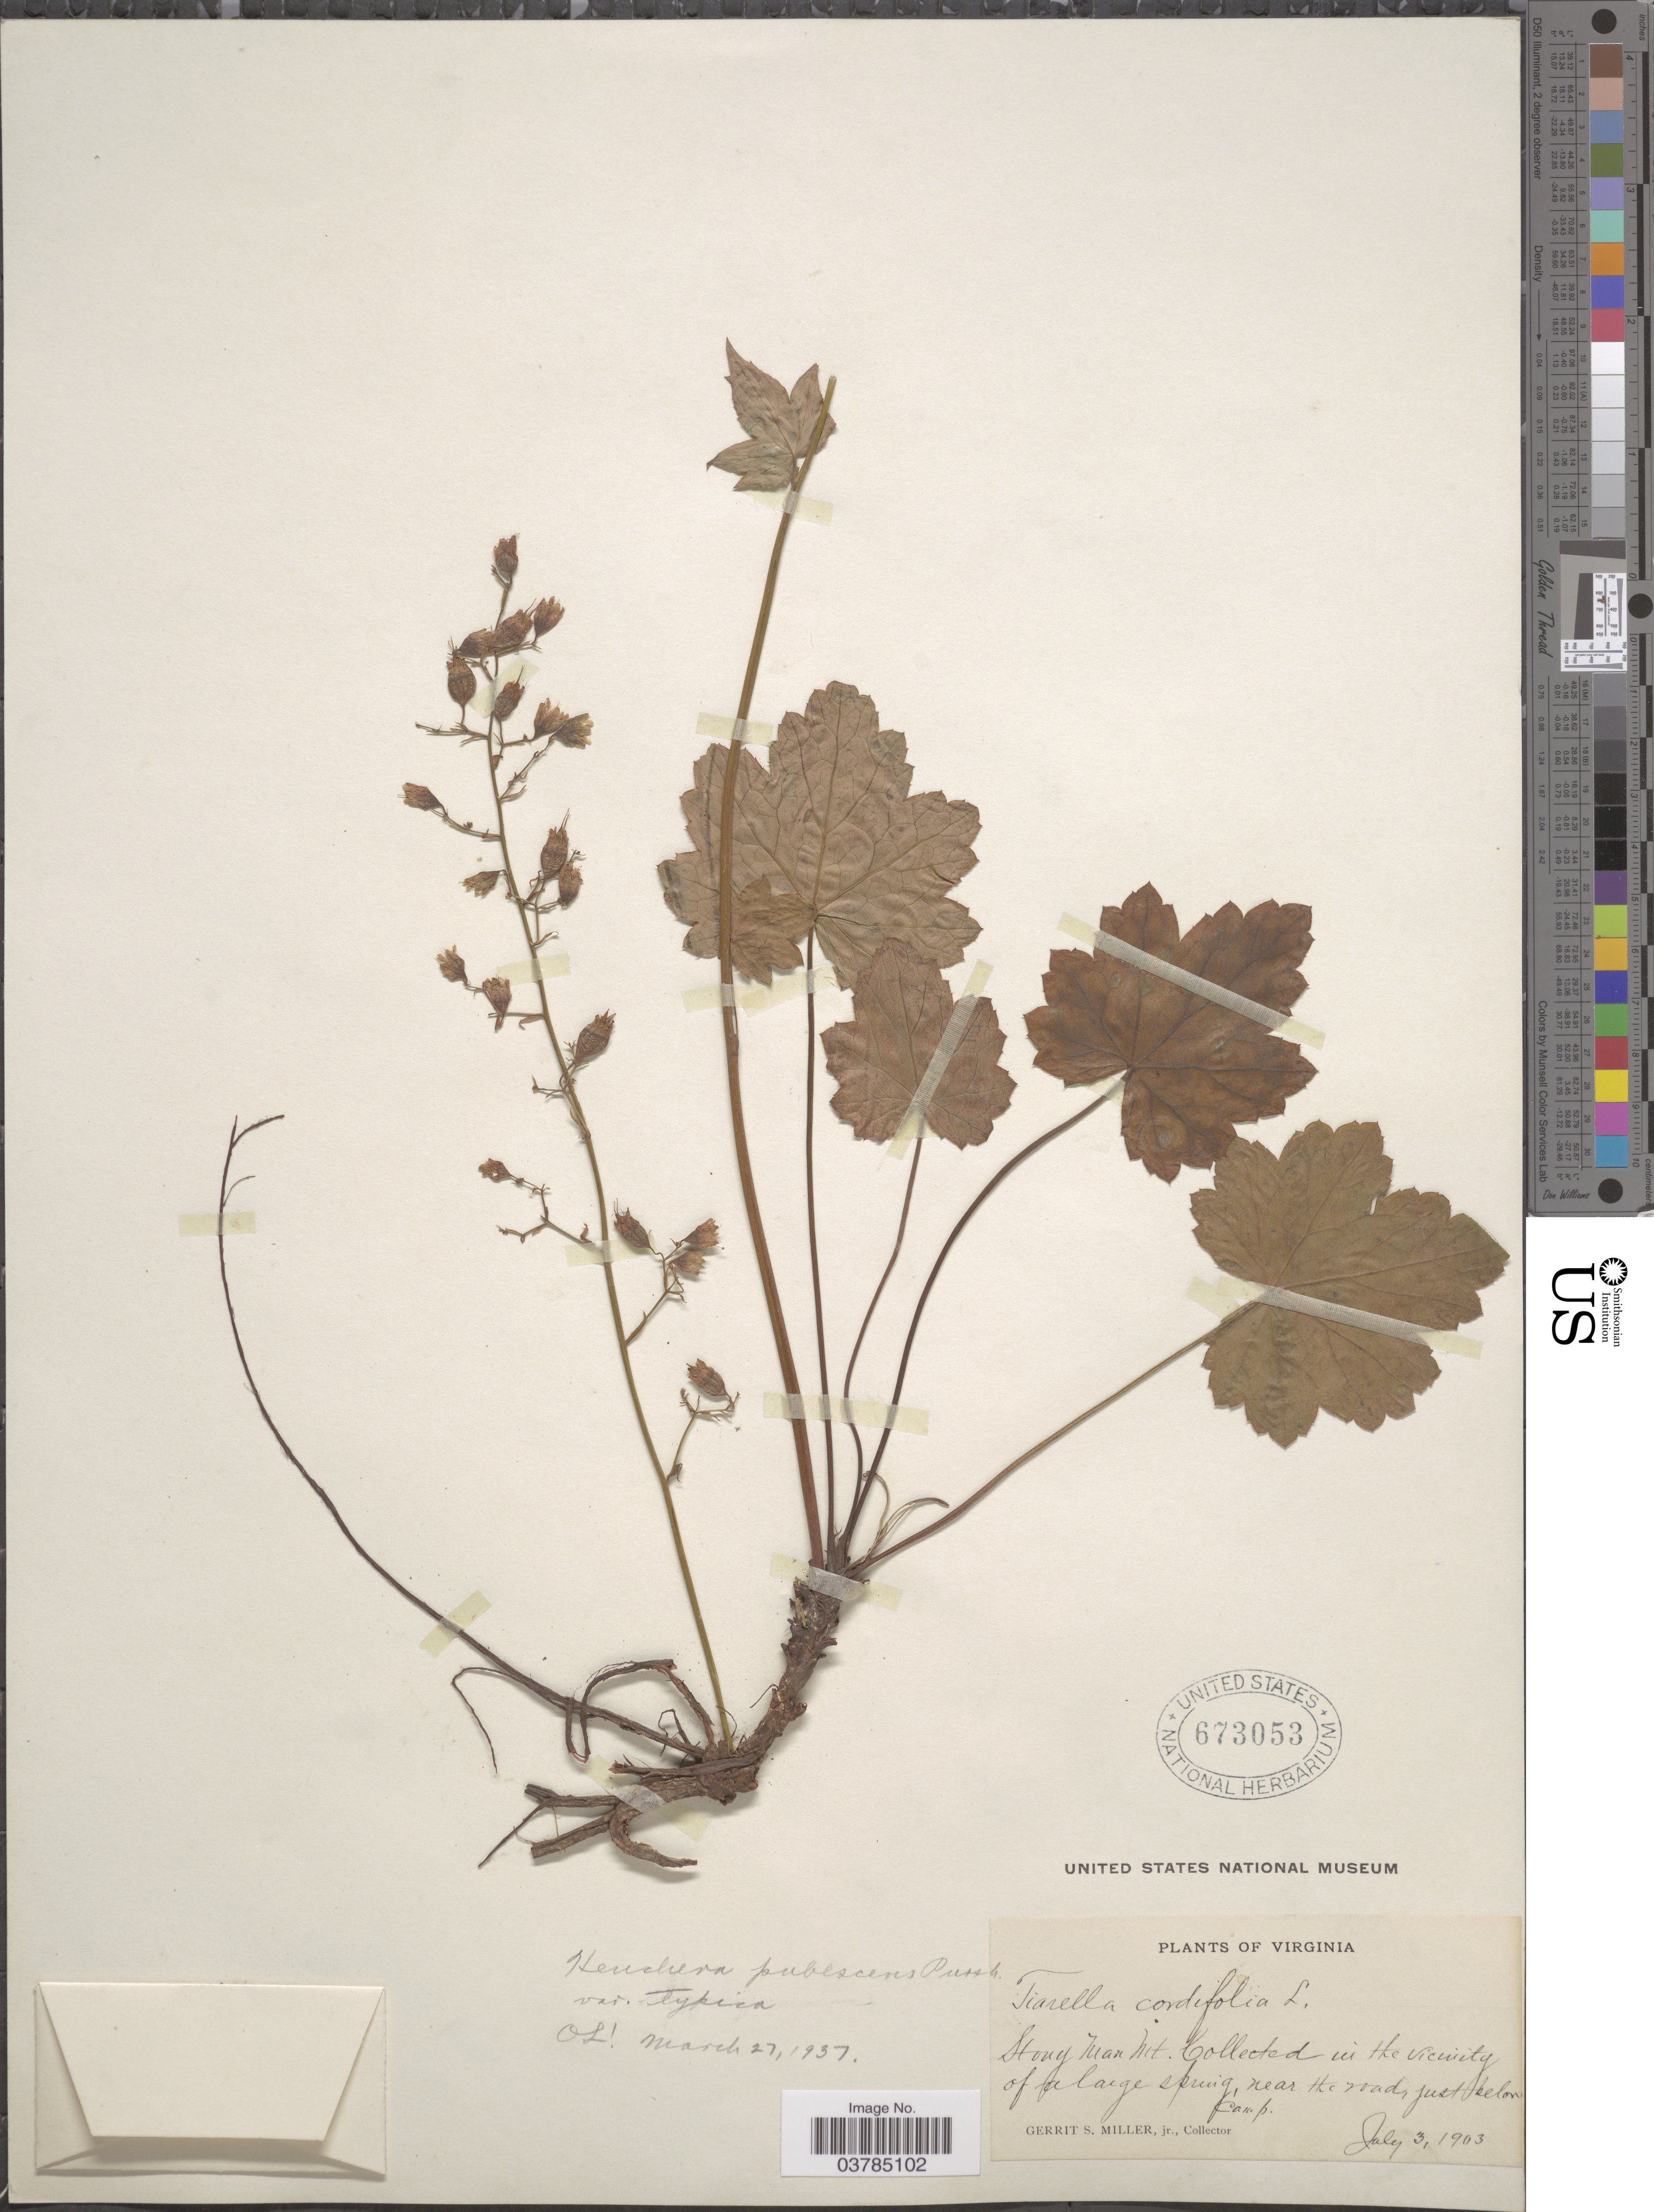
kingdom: Plantae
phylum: Tracheophyta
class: Magnoliopsida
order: Saxifragales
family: Saxifragaceae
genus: Heuchera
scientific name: Heuchera pubescens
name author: Pursh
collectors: G. S. Miller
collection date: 1903-07-03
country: United States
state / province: Virginia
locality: Stony Man Mt. In the vicinity of a large spring, near the road, just below Camp.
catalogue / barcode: US 673053